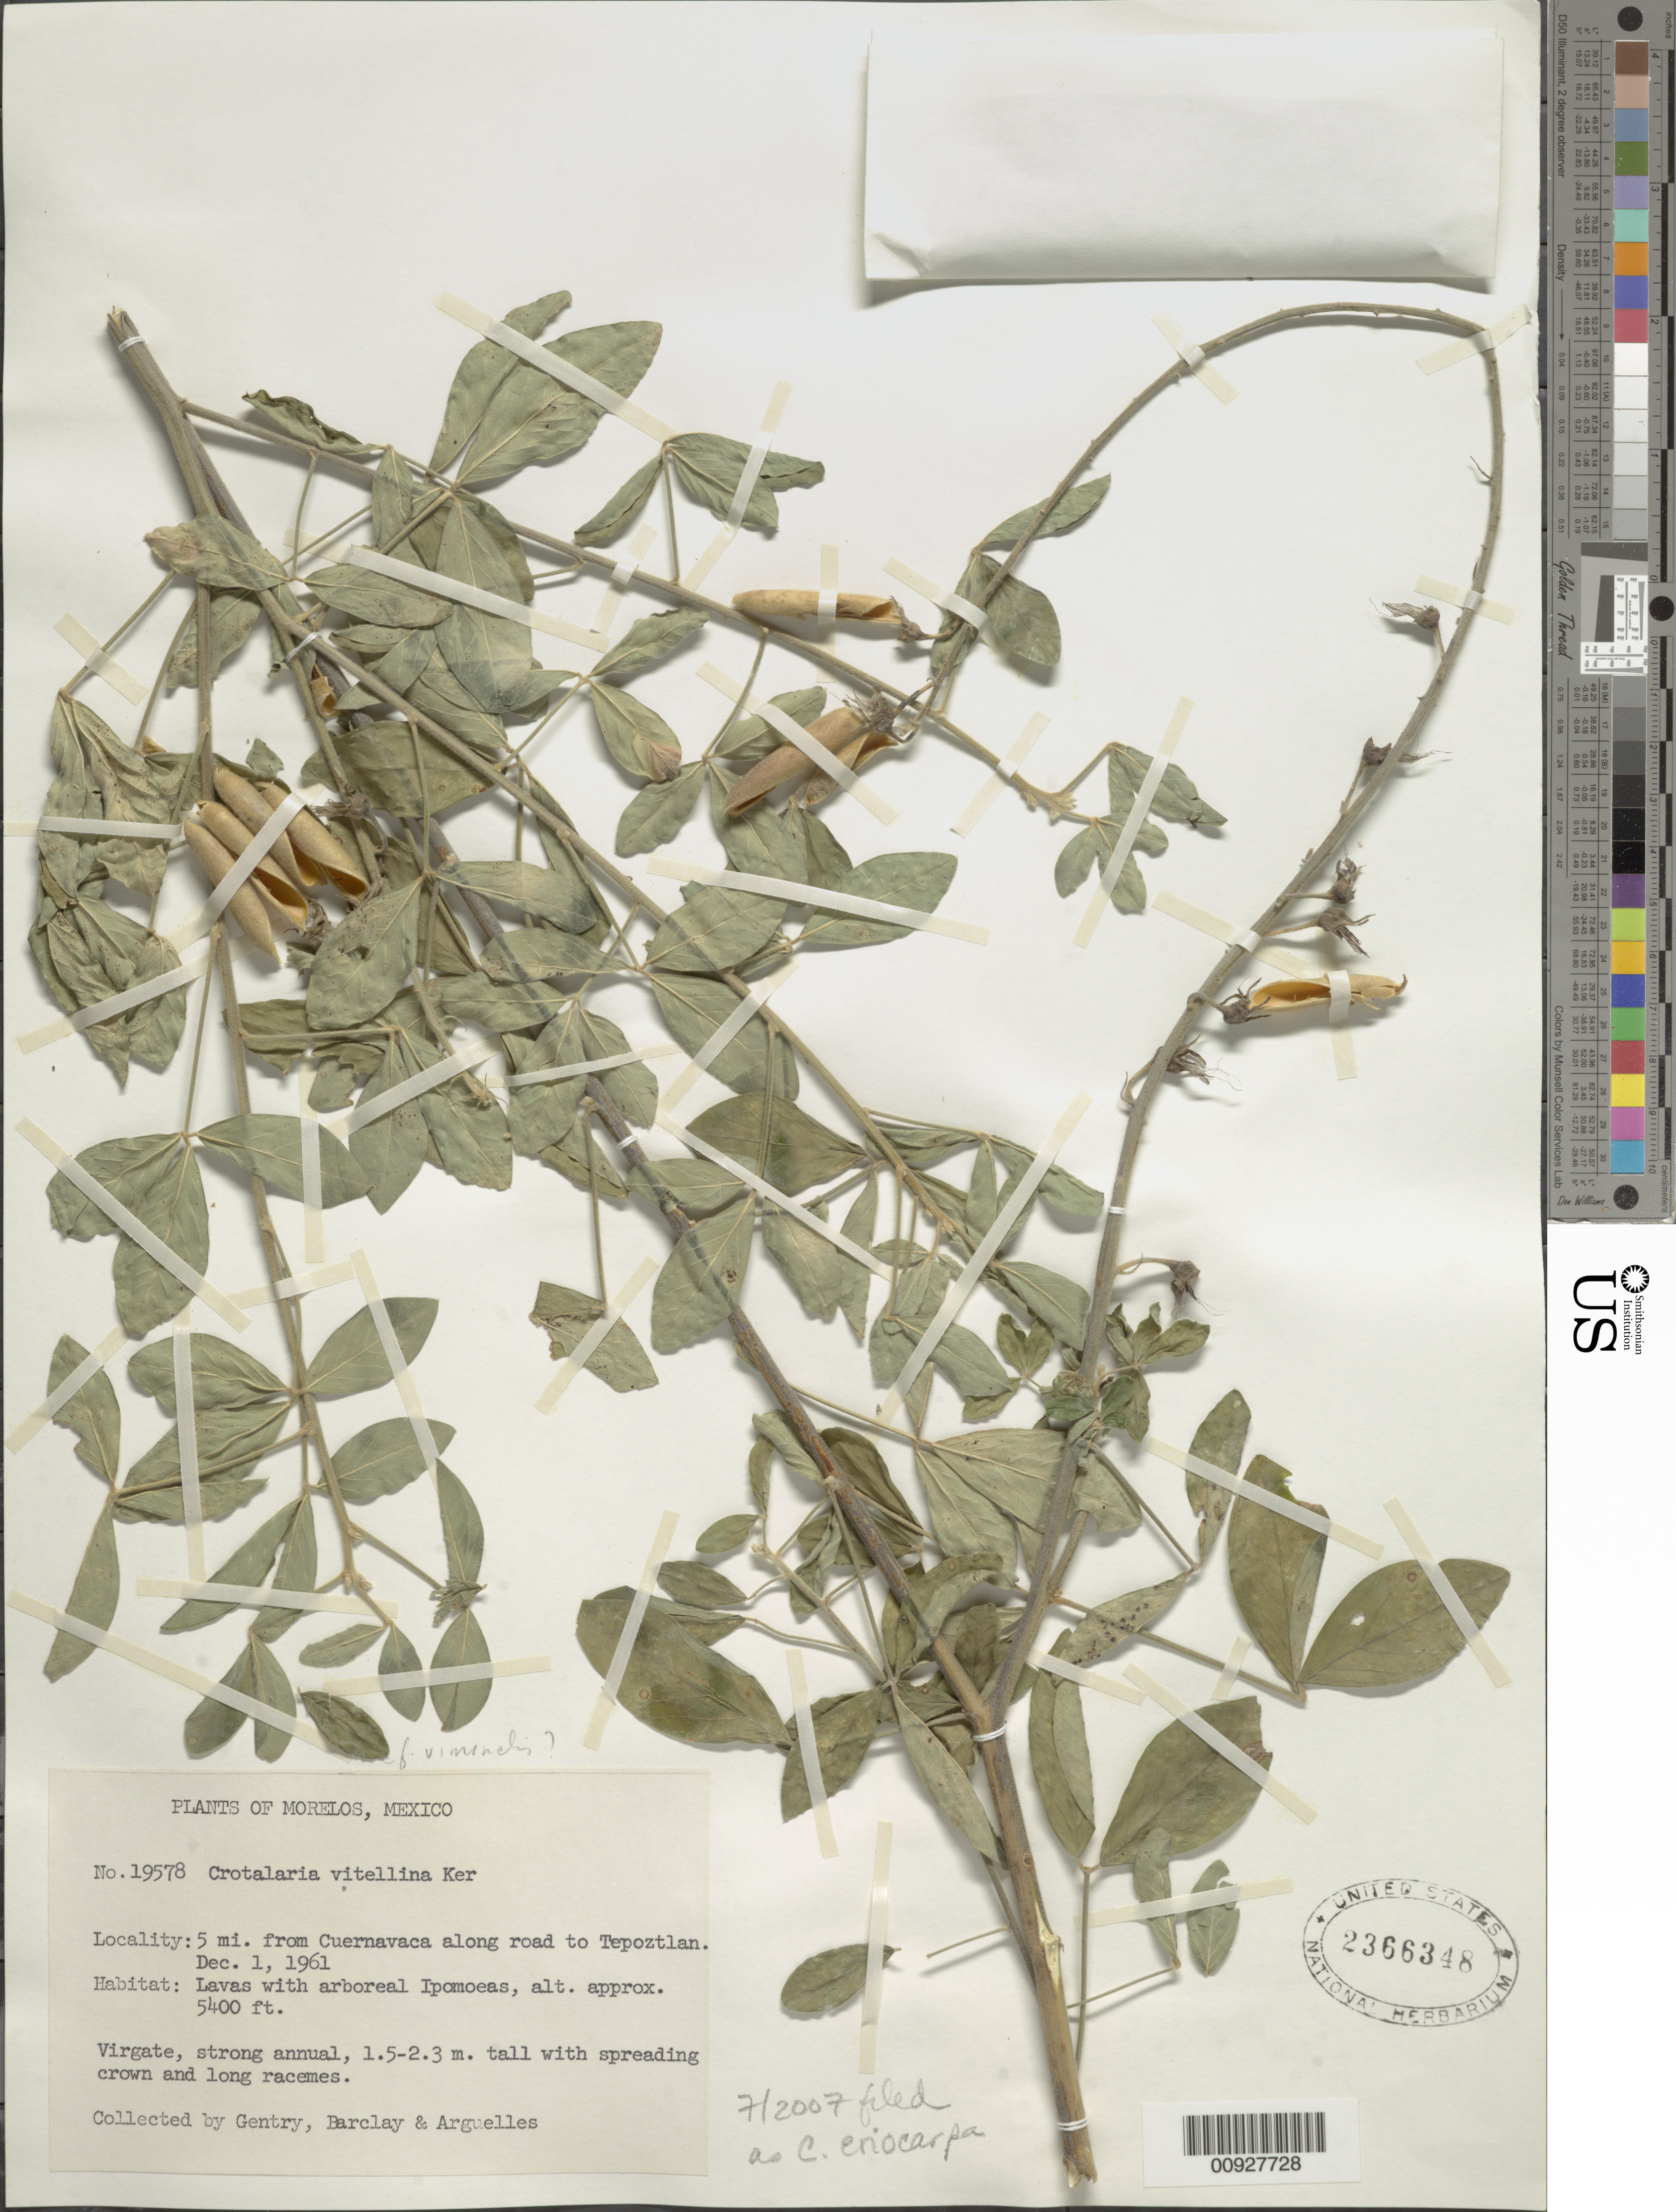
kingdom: Plantae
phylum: Tracheophyta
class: Magnoliopsida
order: Fabales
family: Fabaceae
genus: Crotalaria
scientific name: Crotalaria eriocarpa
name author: Benth.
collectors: Gentry, --, -- Barclay & Arguelles, --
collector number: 19578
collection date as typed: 01 Dec 1961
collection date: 1961-12-01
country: Mexico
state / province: Morelos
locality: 5 mi. from Cuernavaca along road to Tepoztlán.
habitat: Lavas with arboreal Ipomoeas.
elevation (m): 1646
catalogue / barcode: US 2366348